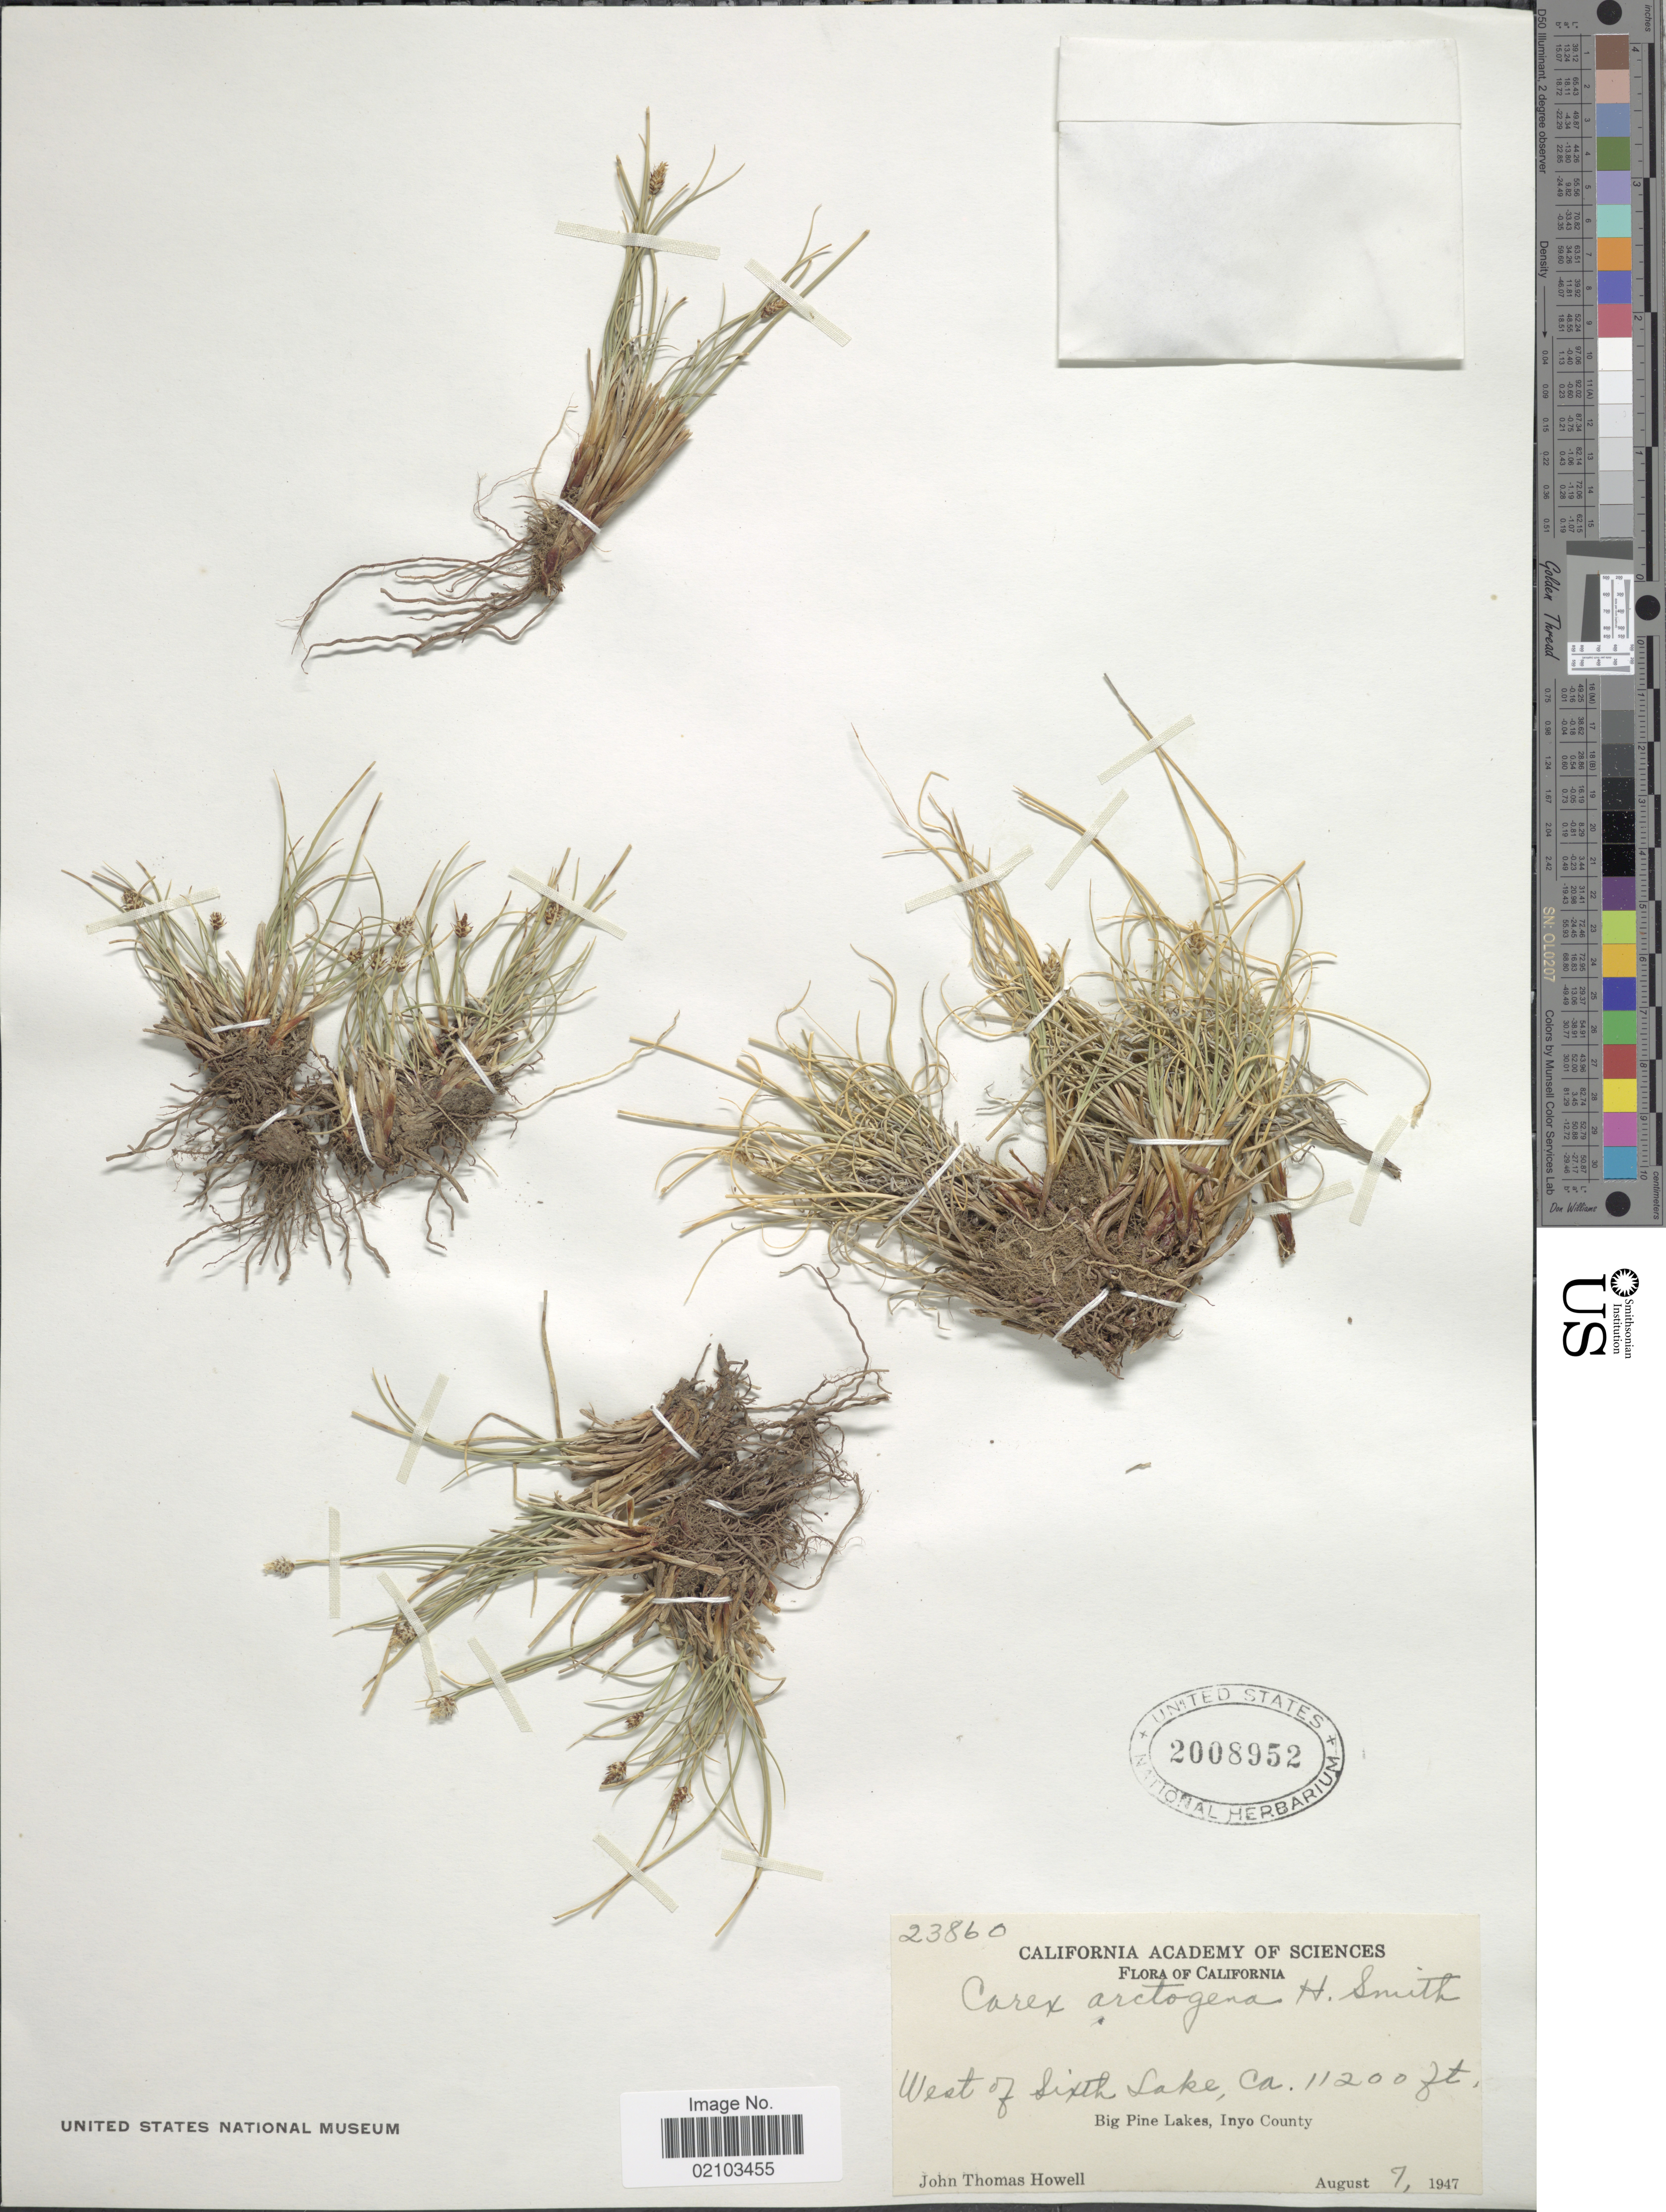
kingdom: Plantae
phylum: Tracheophyta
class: Liliopsida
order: Poales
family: Cyperaceae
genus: Carex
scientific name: Carex arctogena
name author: Harry Sm.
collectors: J. T. Howell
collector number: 23860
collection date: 1947-08-07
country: United States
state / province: California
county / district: Inyo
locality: West of Sixth Lake, Big Pines Lakes, Inyo County.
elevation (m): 3414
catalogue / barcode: US 2008952